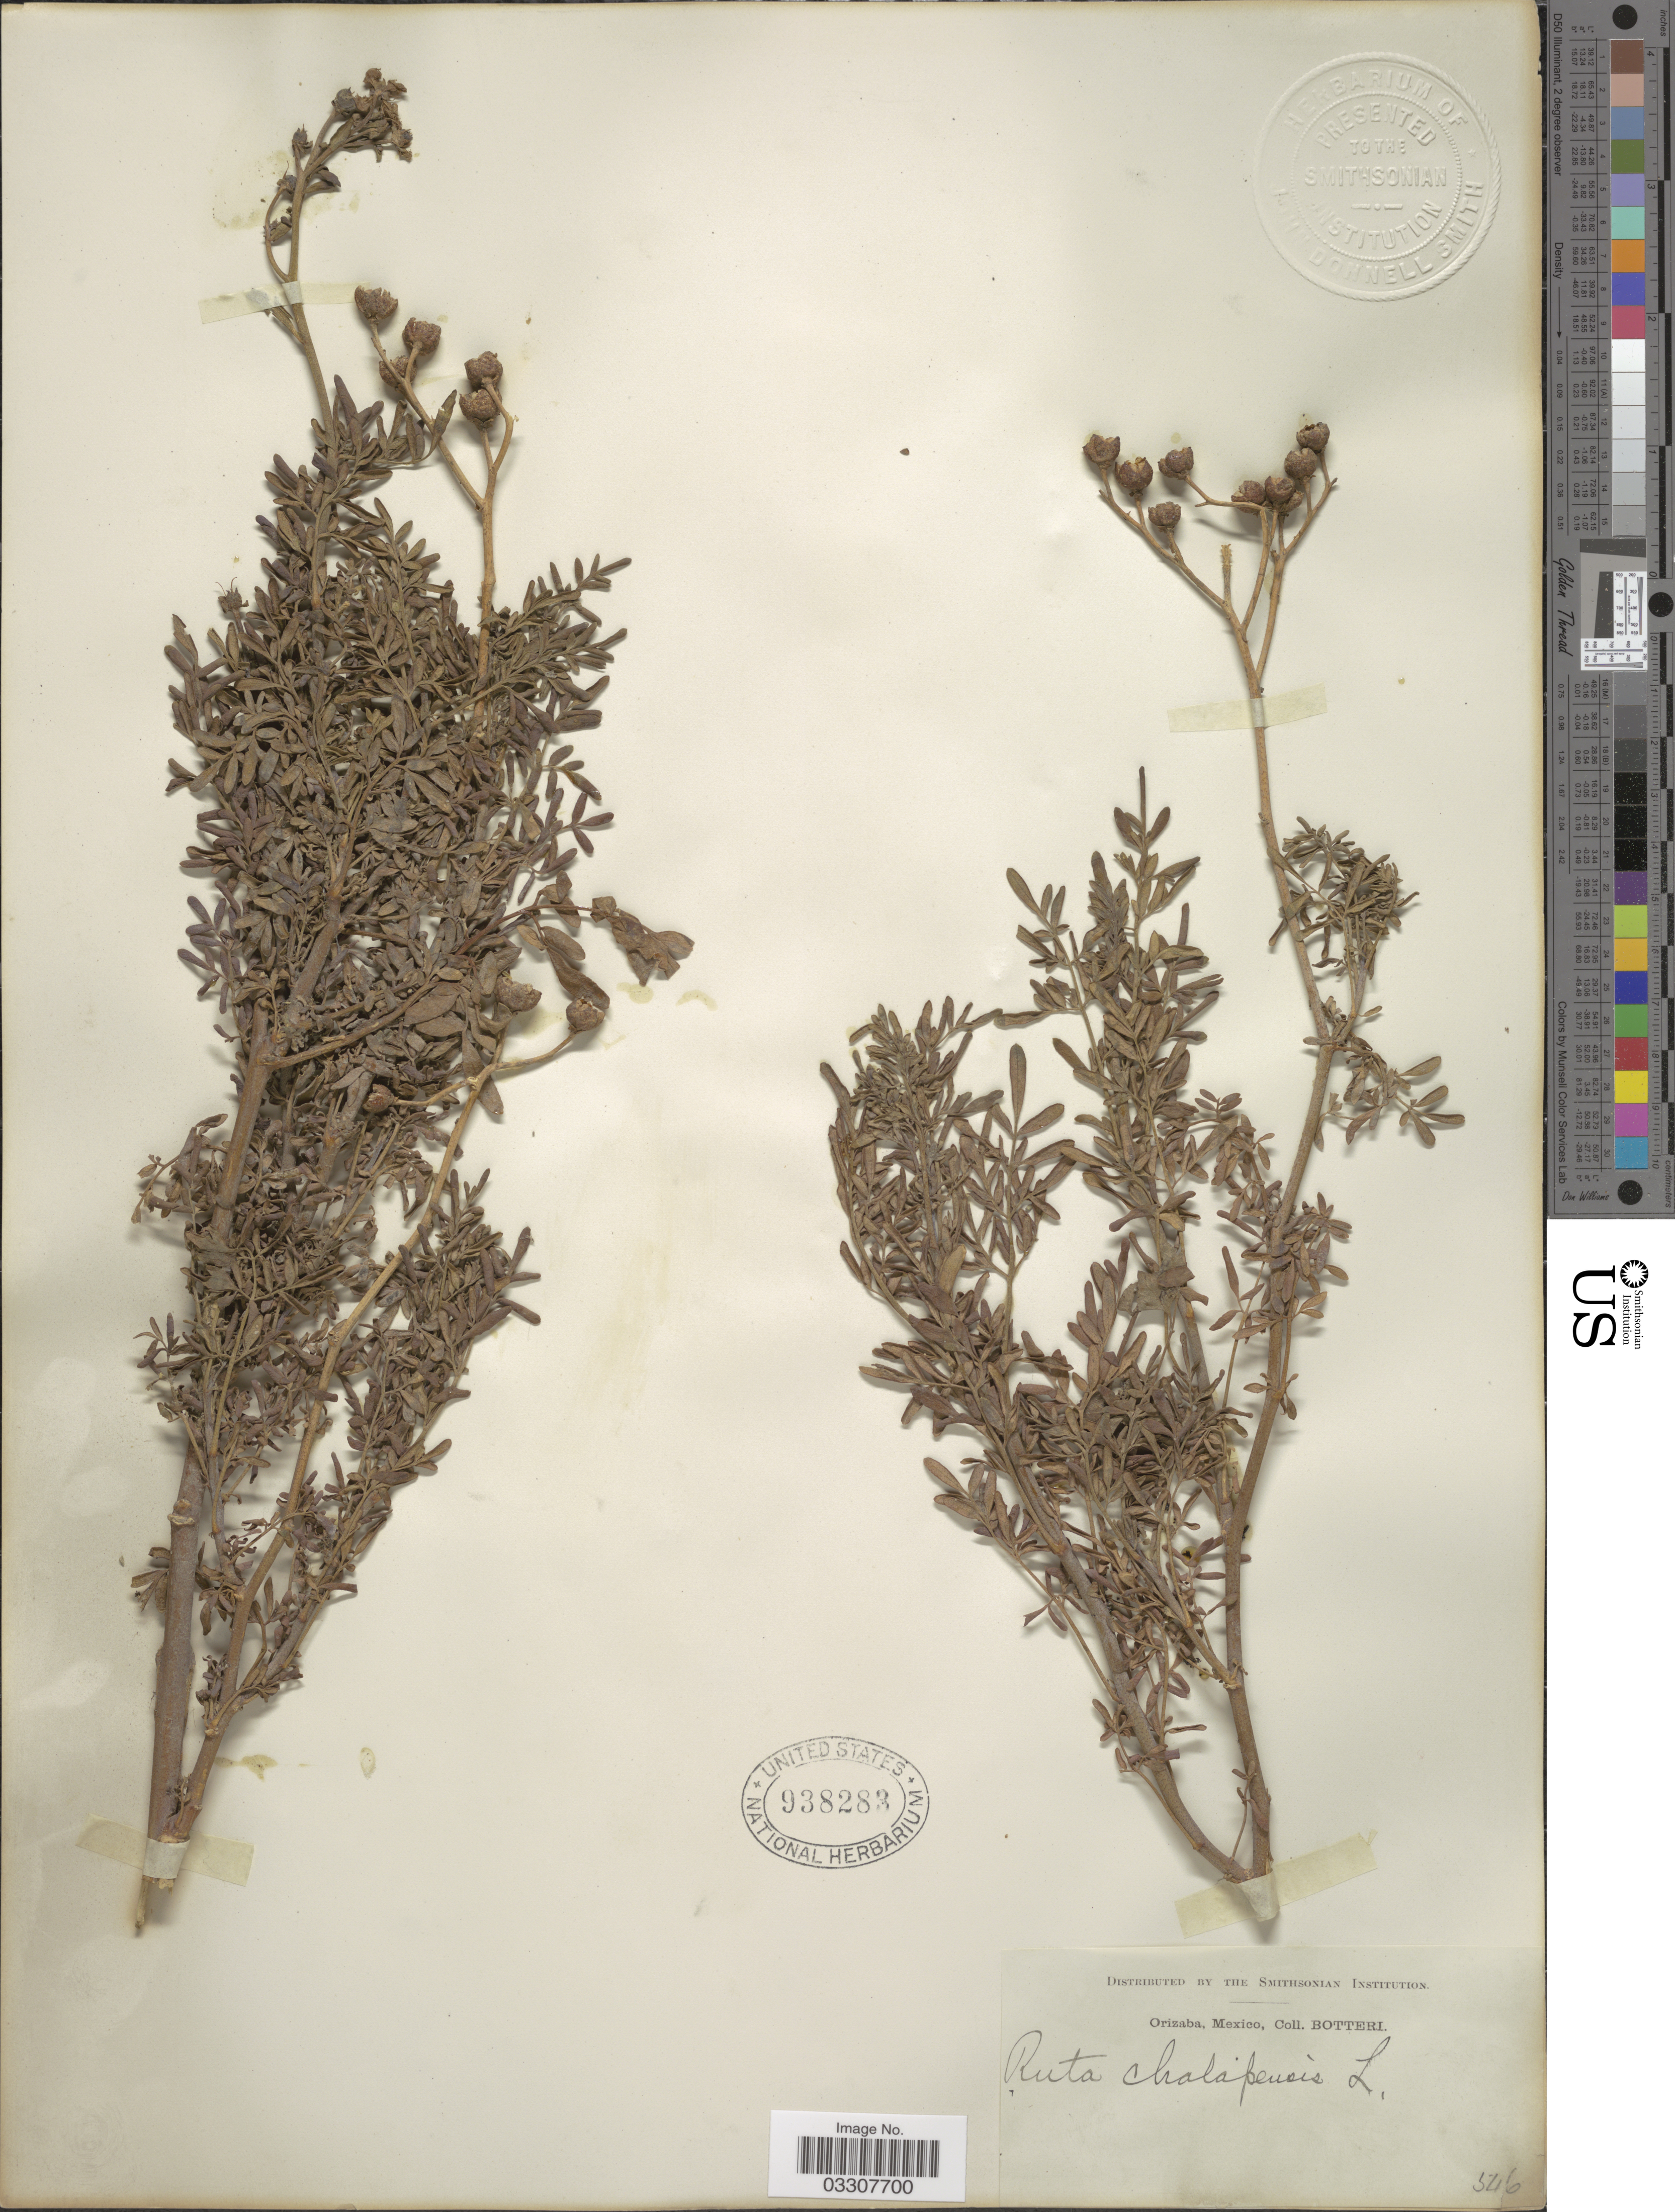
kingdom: Plantae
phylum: Tracheophyta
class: Magnoliopsida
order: Sapindales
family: Rutaceae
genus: Ruta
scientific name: Ruta chalepensis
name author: L.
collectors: -. Botteri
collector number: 546?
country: Mexico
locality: Orizaba.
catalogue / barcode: US 938283